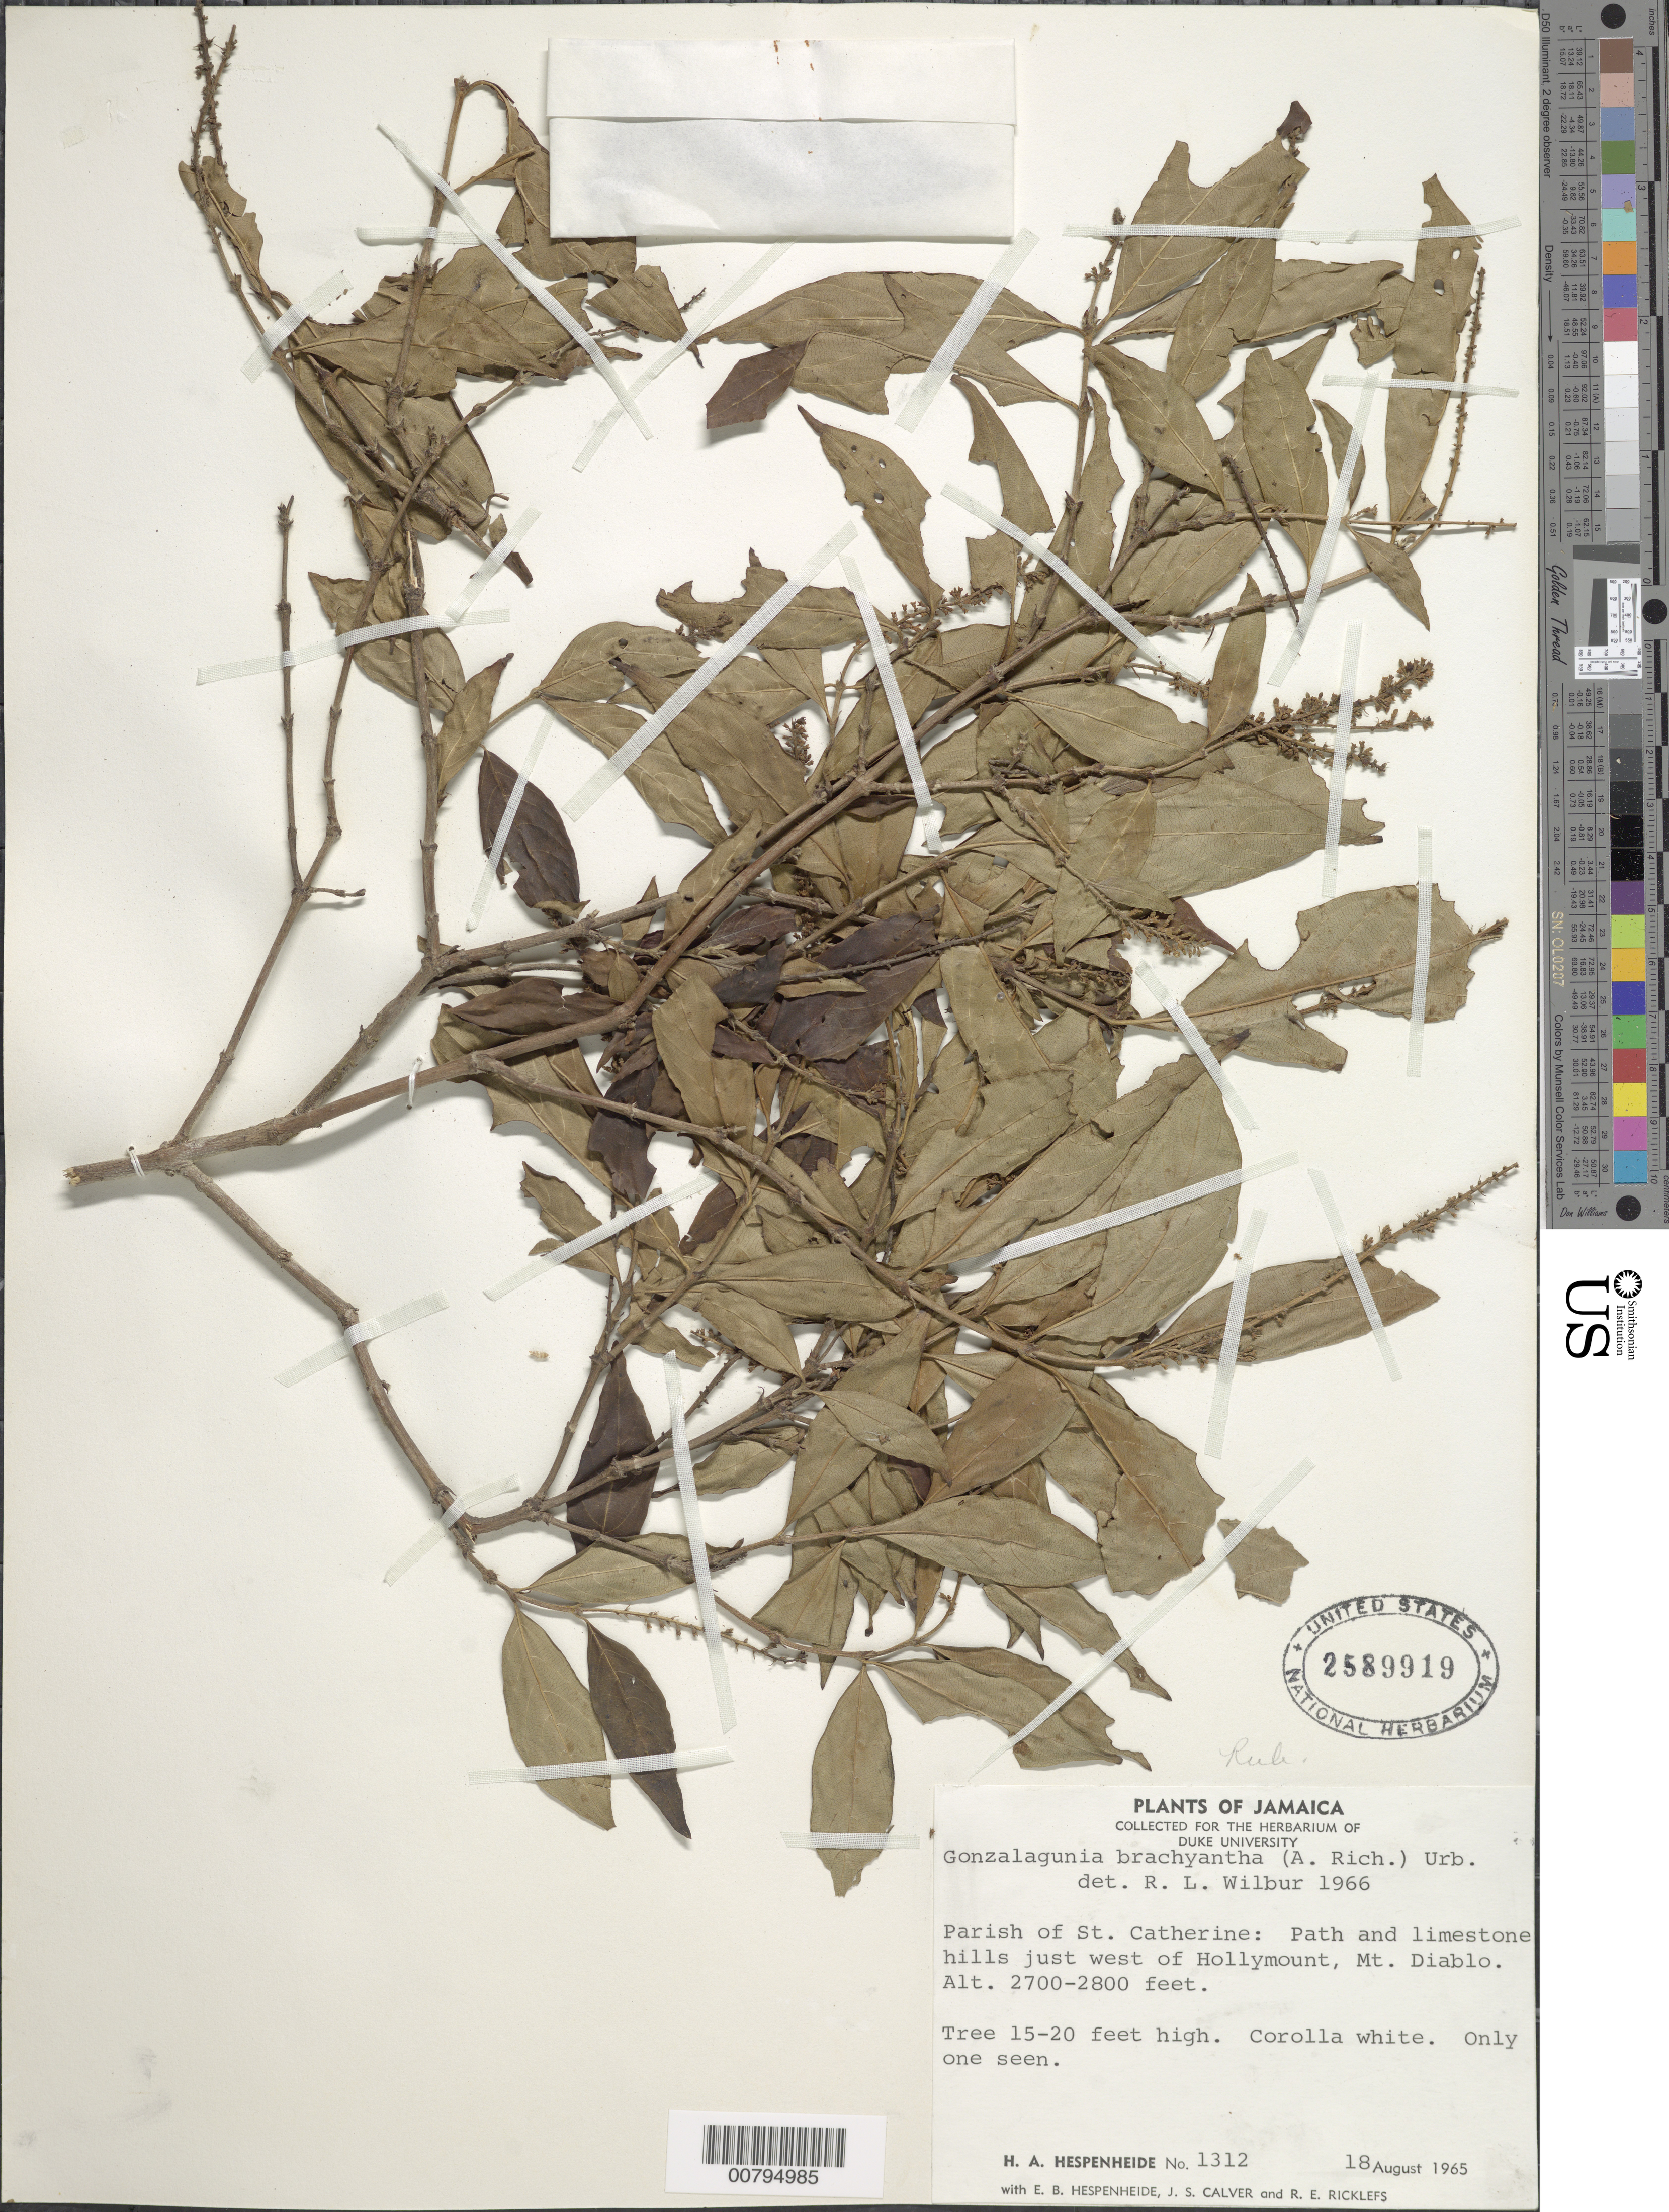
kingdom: Plantae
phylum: Tracheophyta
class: Magnoliopsida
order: Gentianales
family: Rubiaceae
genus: Gonzalagunia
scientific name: Gonzalagunia brachyantha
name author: (A. Rich.) Urb.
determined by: Wilbur, R. L.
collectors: H. A. Hespenheide, E. Hespenheide, J. Calver & R. Ricklefs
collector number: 1312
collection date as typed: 18 Aug 1965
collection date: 1965-08-18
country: Jamaica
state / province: Saint Catherine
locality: Path and hills just west of Hollymount, Mt. Diablo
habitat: Path and limestone hills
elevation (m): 823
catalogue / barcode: US 2589919